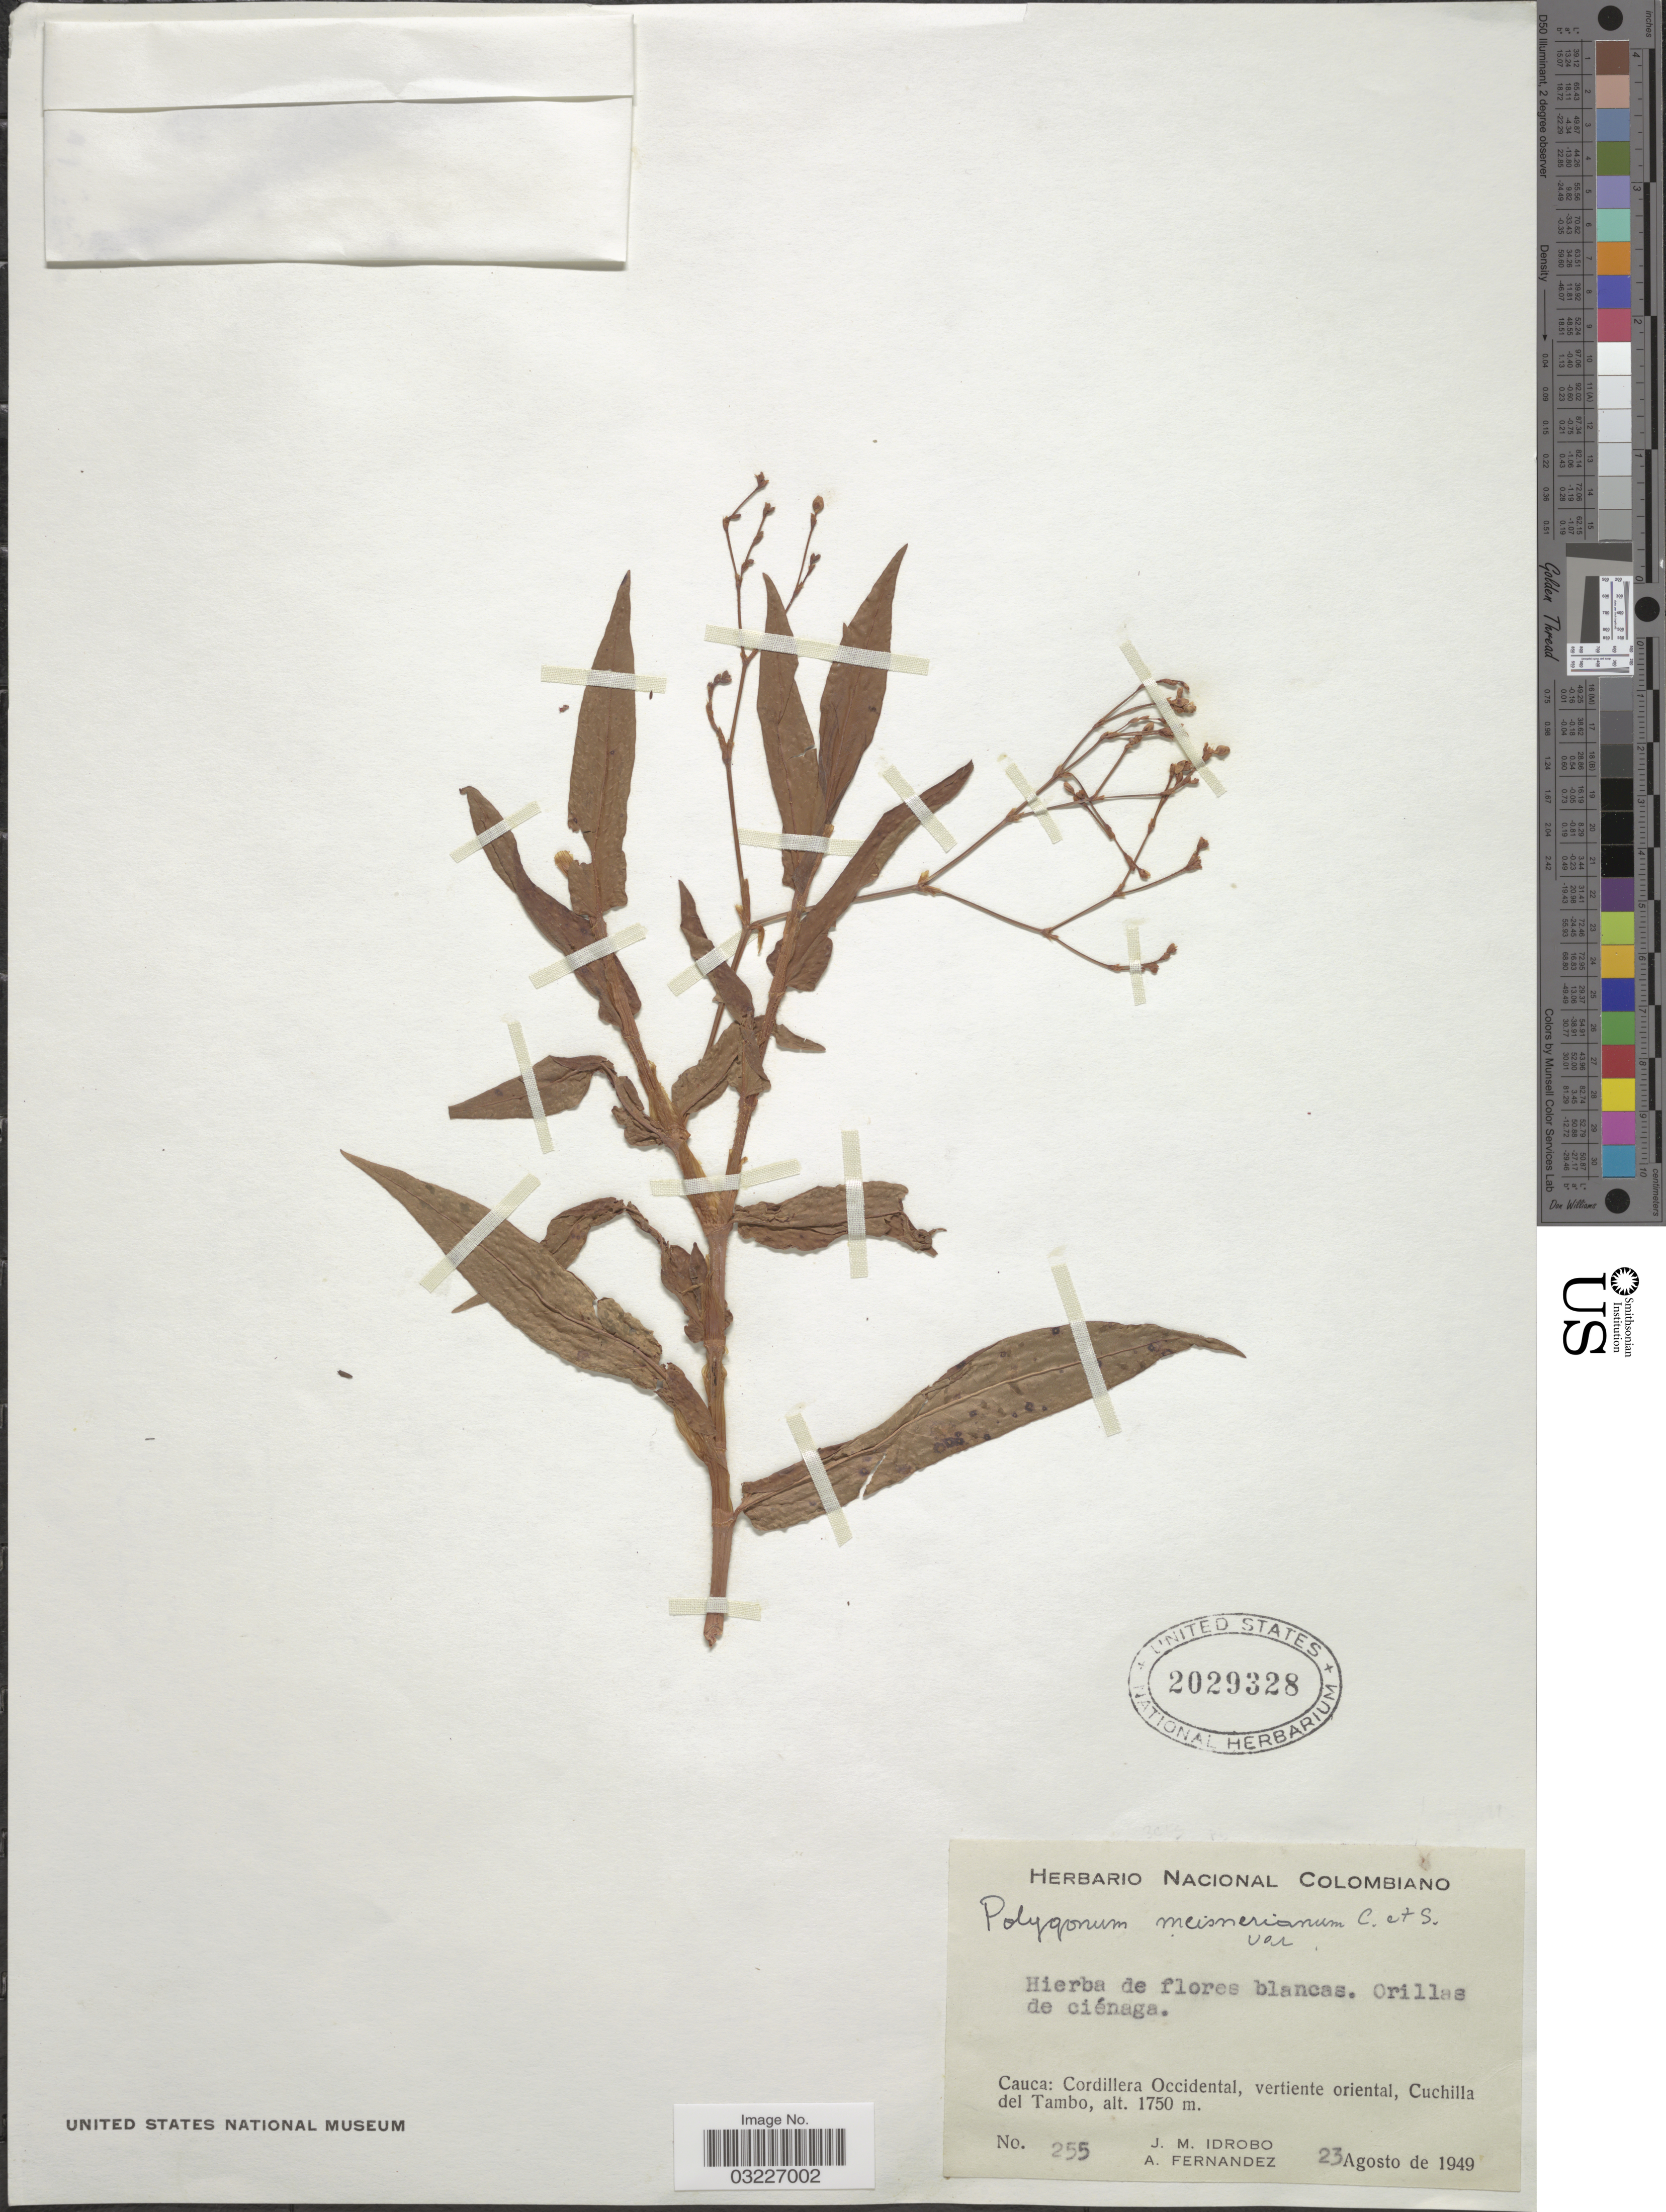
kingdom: Plantae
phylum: Tracheophyta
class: Magnoliopsida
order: Caryophyllales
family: Polygonaceae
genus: Polygonum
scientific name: Polygonum meisnerianum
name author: Cham. & Schltdl.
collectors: J. M. Idrobo & A. Fernandez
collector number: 255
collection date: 1949-08-23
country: Colombia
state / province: Cauca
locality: Cordillera Occidental, vertiente oriental, Cuchilla del Tambo.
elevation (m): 1750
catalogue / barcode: US 2029328